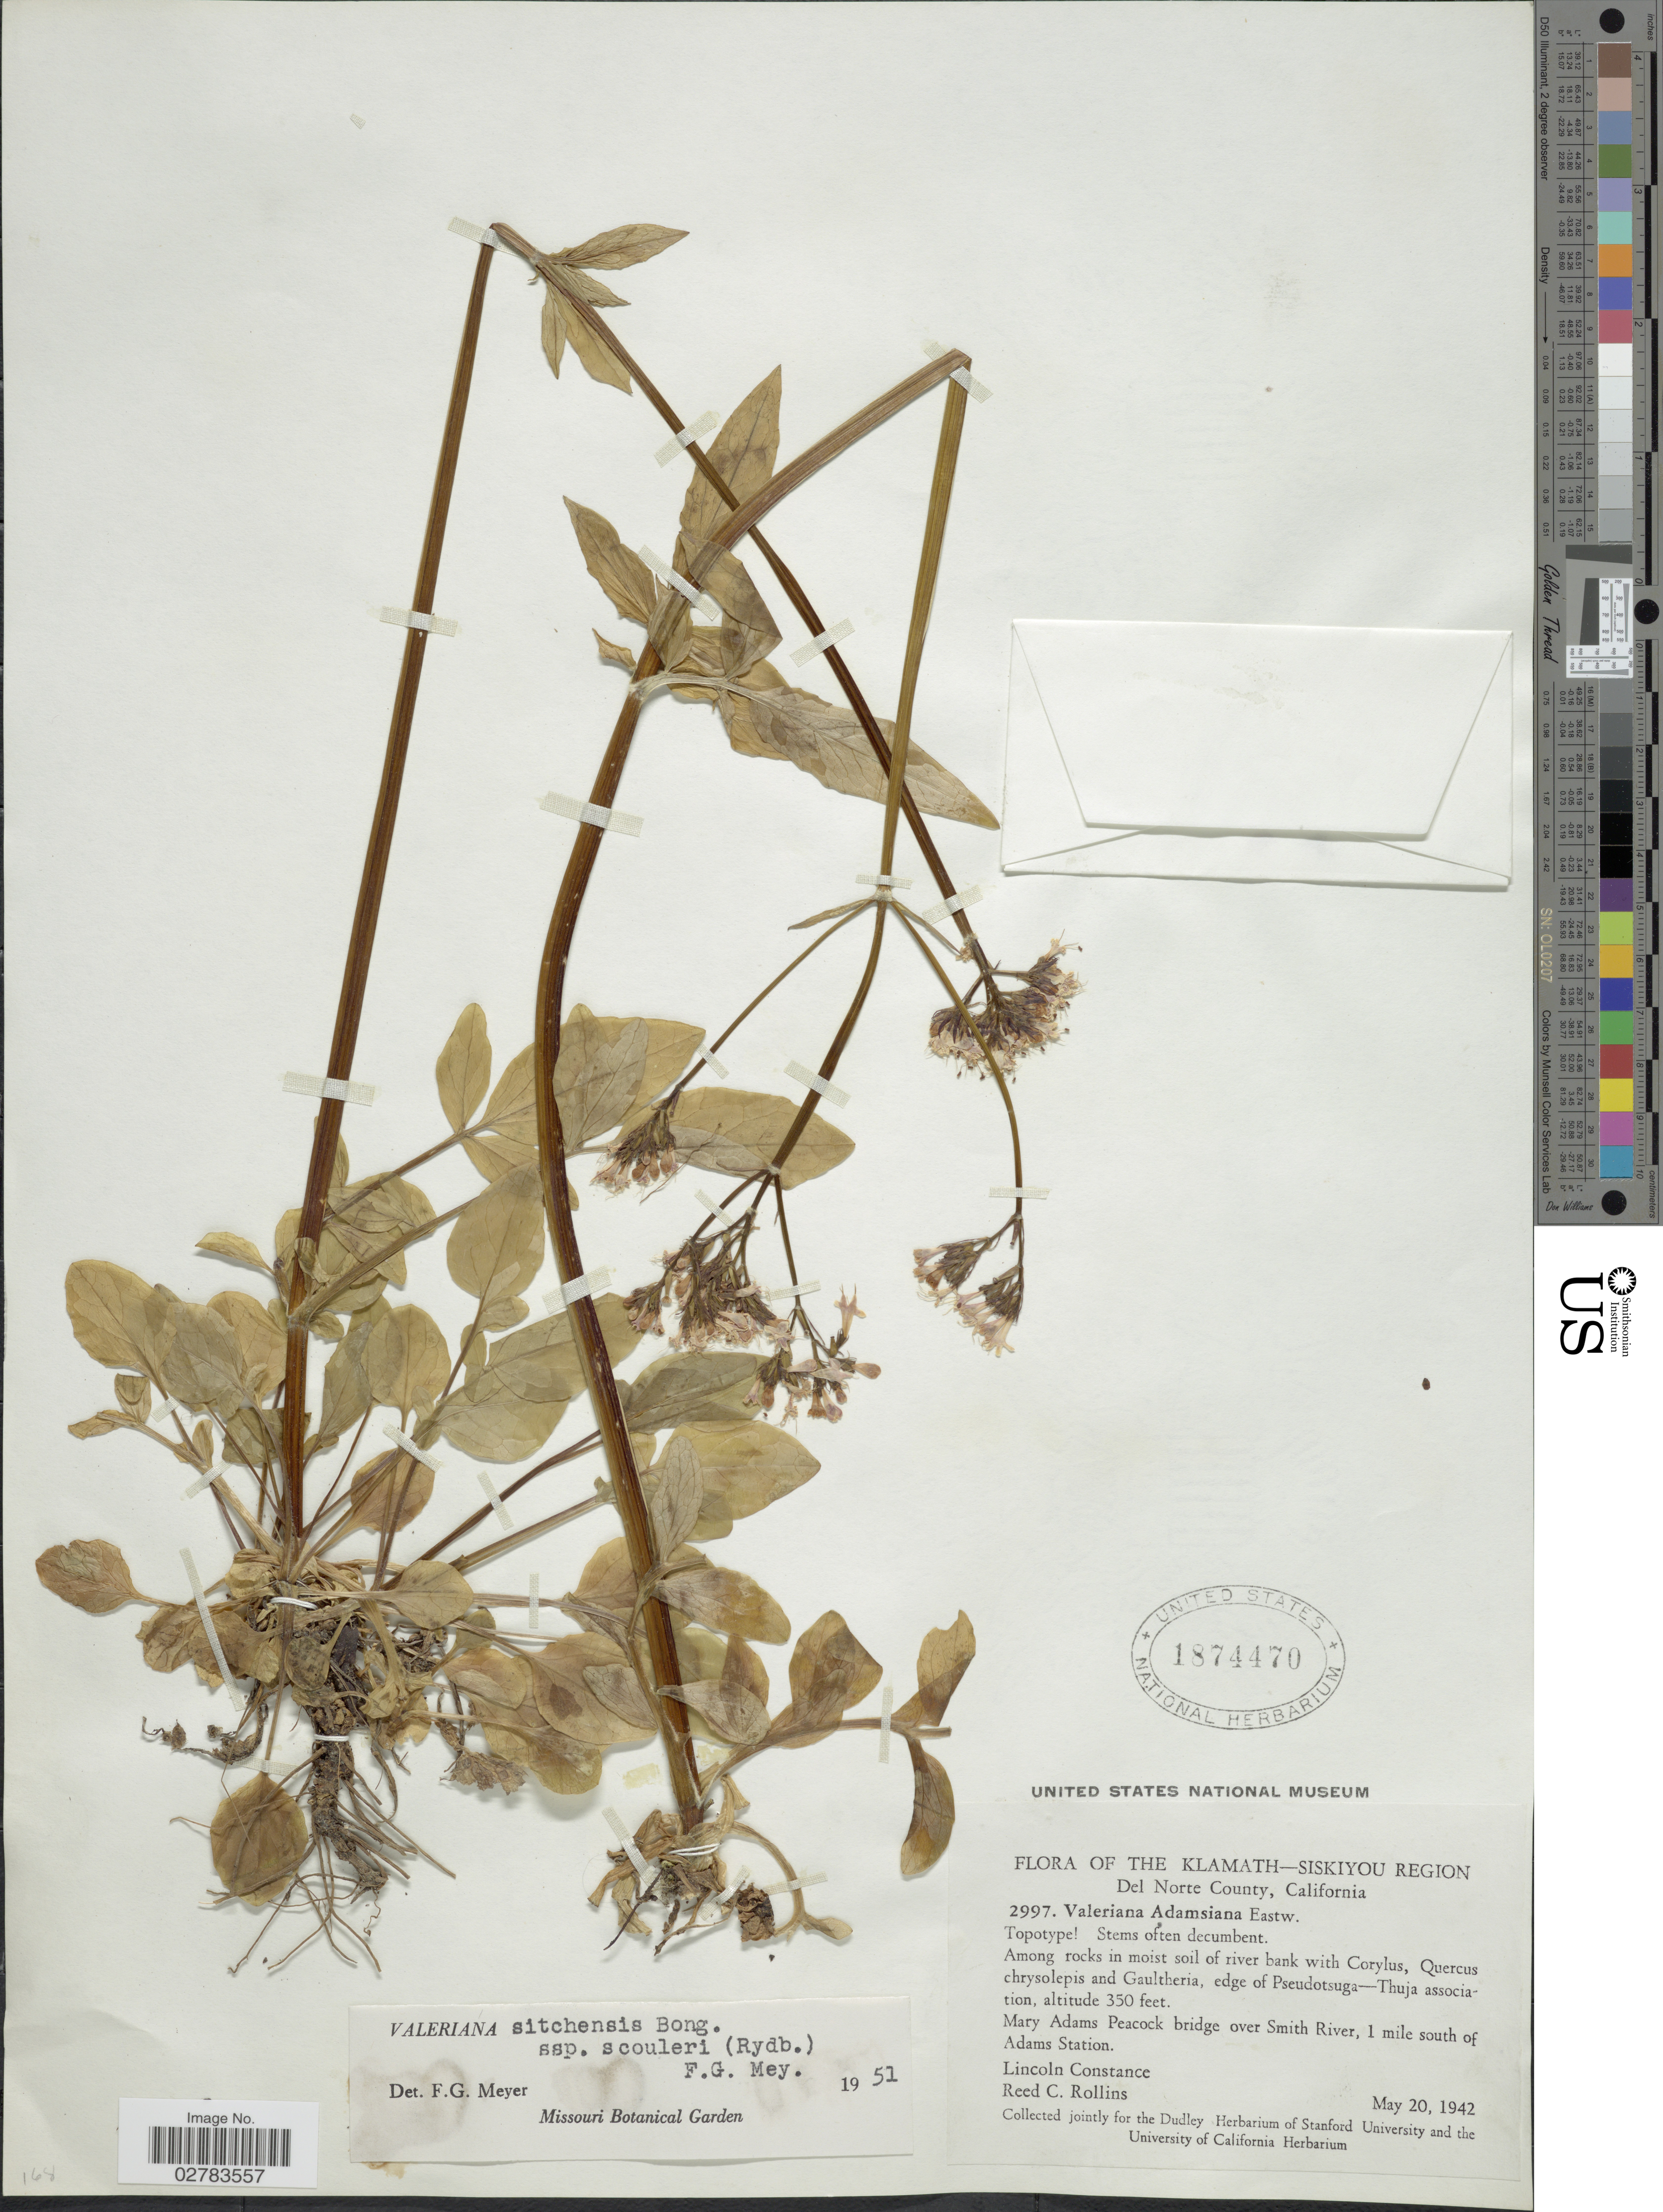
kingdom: Plantae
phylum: Tracheophyta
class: Magnoliopsida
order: Dipsacales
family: Caprifoliaceae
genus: Valeriana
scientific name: Valeriana sitchensis subsp. scouleri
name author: (Rydb.) F.G. Mey.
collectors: L. Constance & R. C. Rollins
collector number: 2997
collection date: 1942-05-20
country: United States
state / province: California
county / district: Del Norte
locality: The Klamath-Siskiyou Region, Del Norte County, Mary Adams Peacock bridge over Smith River, 1 mile south of Adams Station.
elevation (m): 107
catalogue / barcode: US 1874470